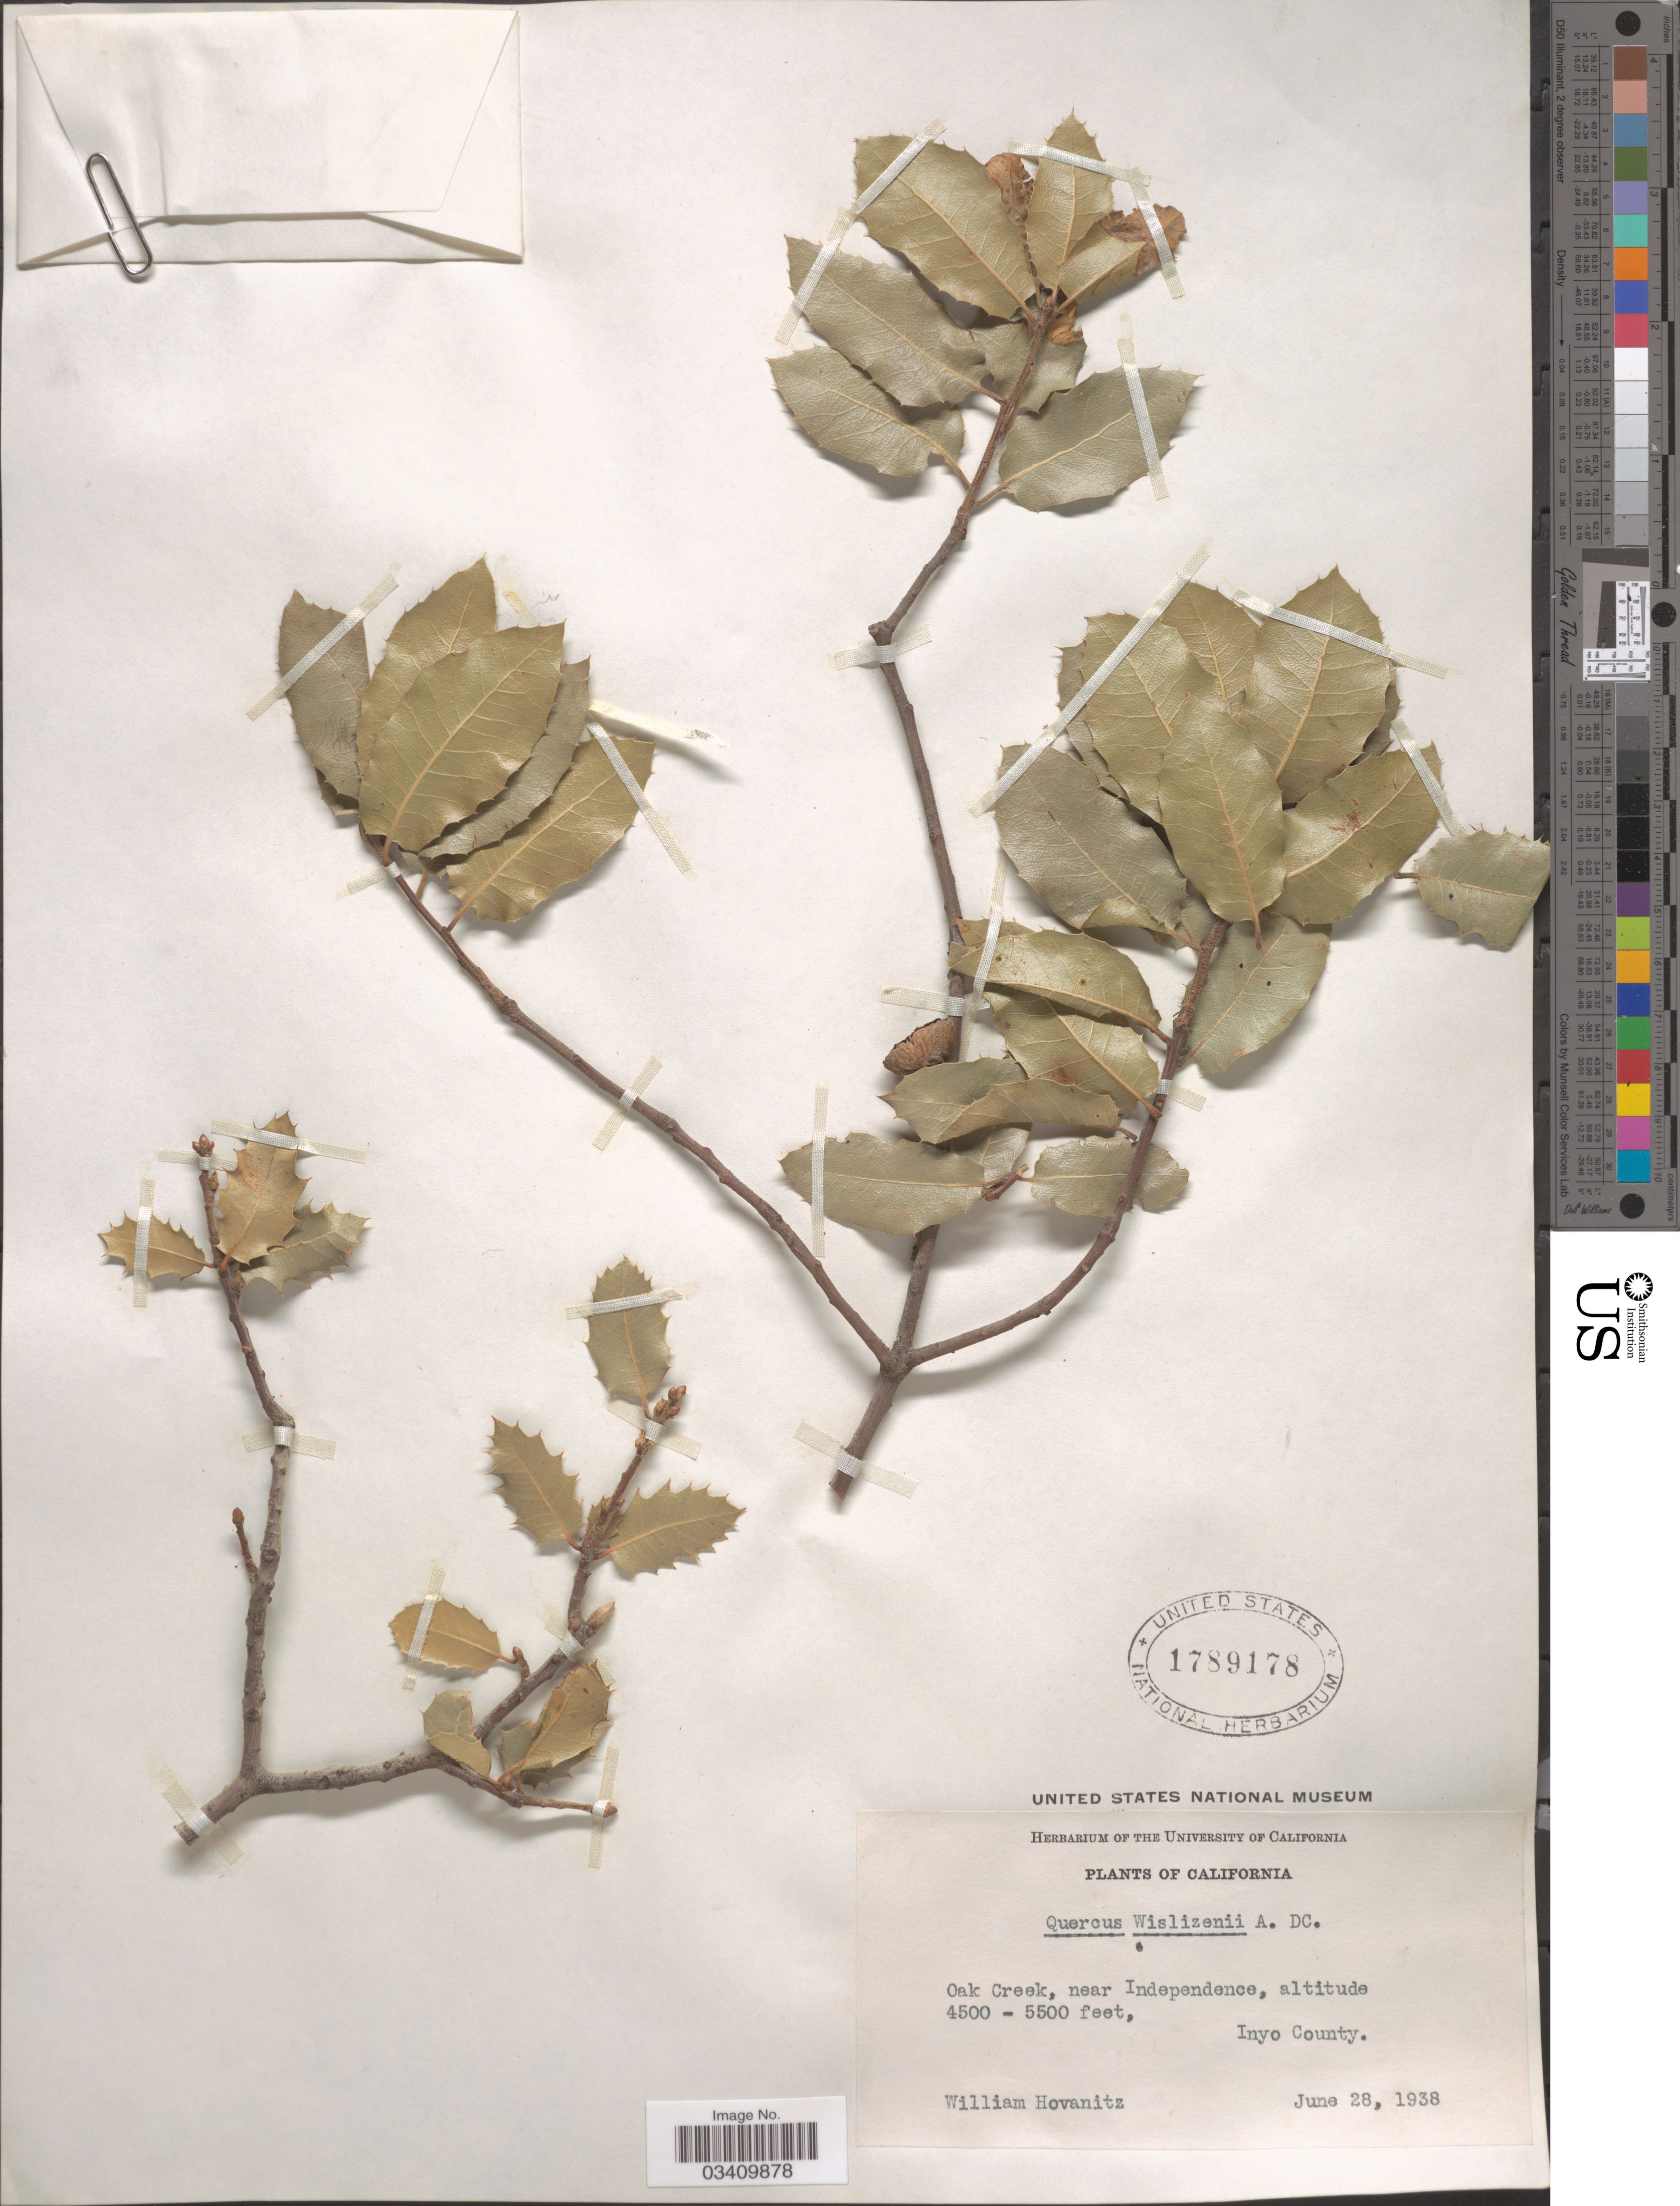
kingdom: Plantae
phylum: Tracheophyta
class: Magnoliopsida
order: Fagales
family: Fagaceae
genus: Quercus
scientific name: Quercus wislizeni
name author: A. DC.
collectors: W. M. Hovanitz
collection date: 1938-06-28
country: United States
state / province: California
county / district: Inyo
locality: Oak Creek, near Independence. Inyo County.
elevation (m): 1372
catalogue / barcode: US 1789178